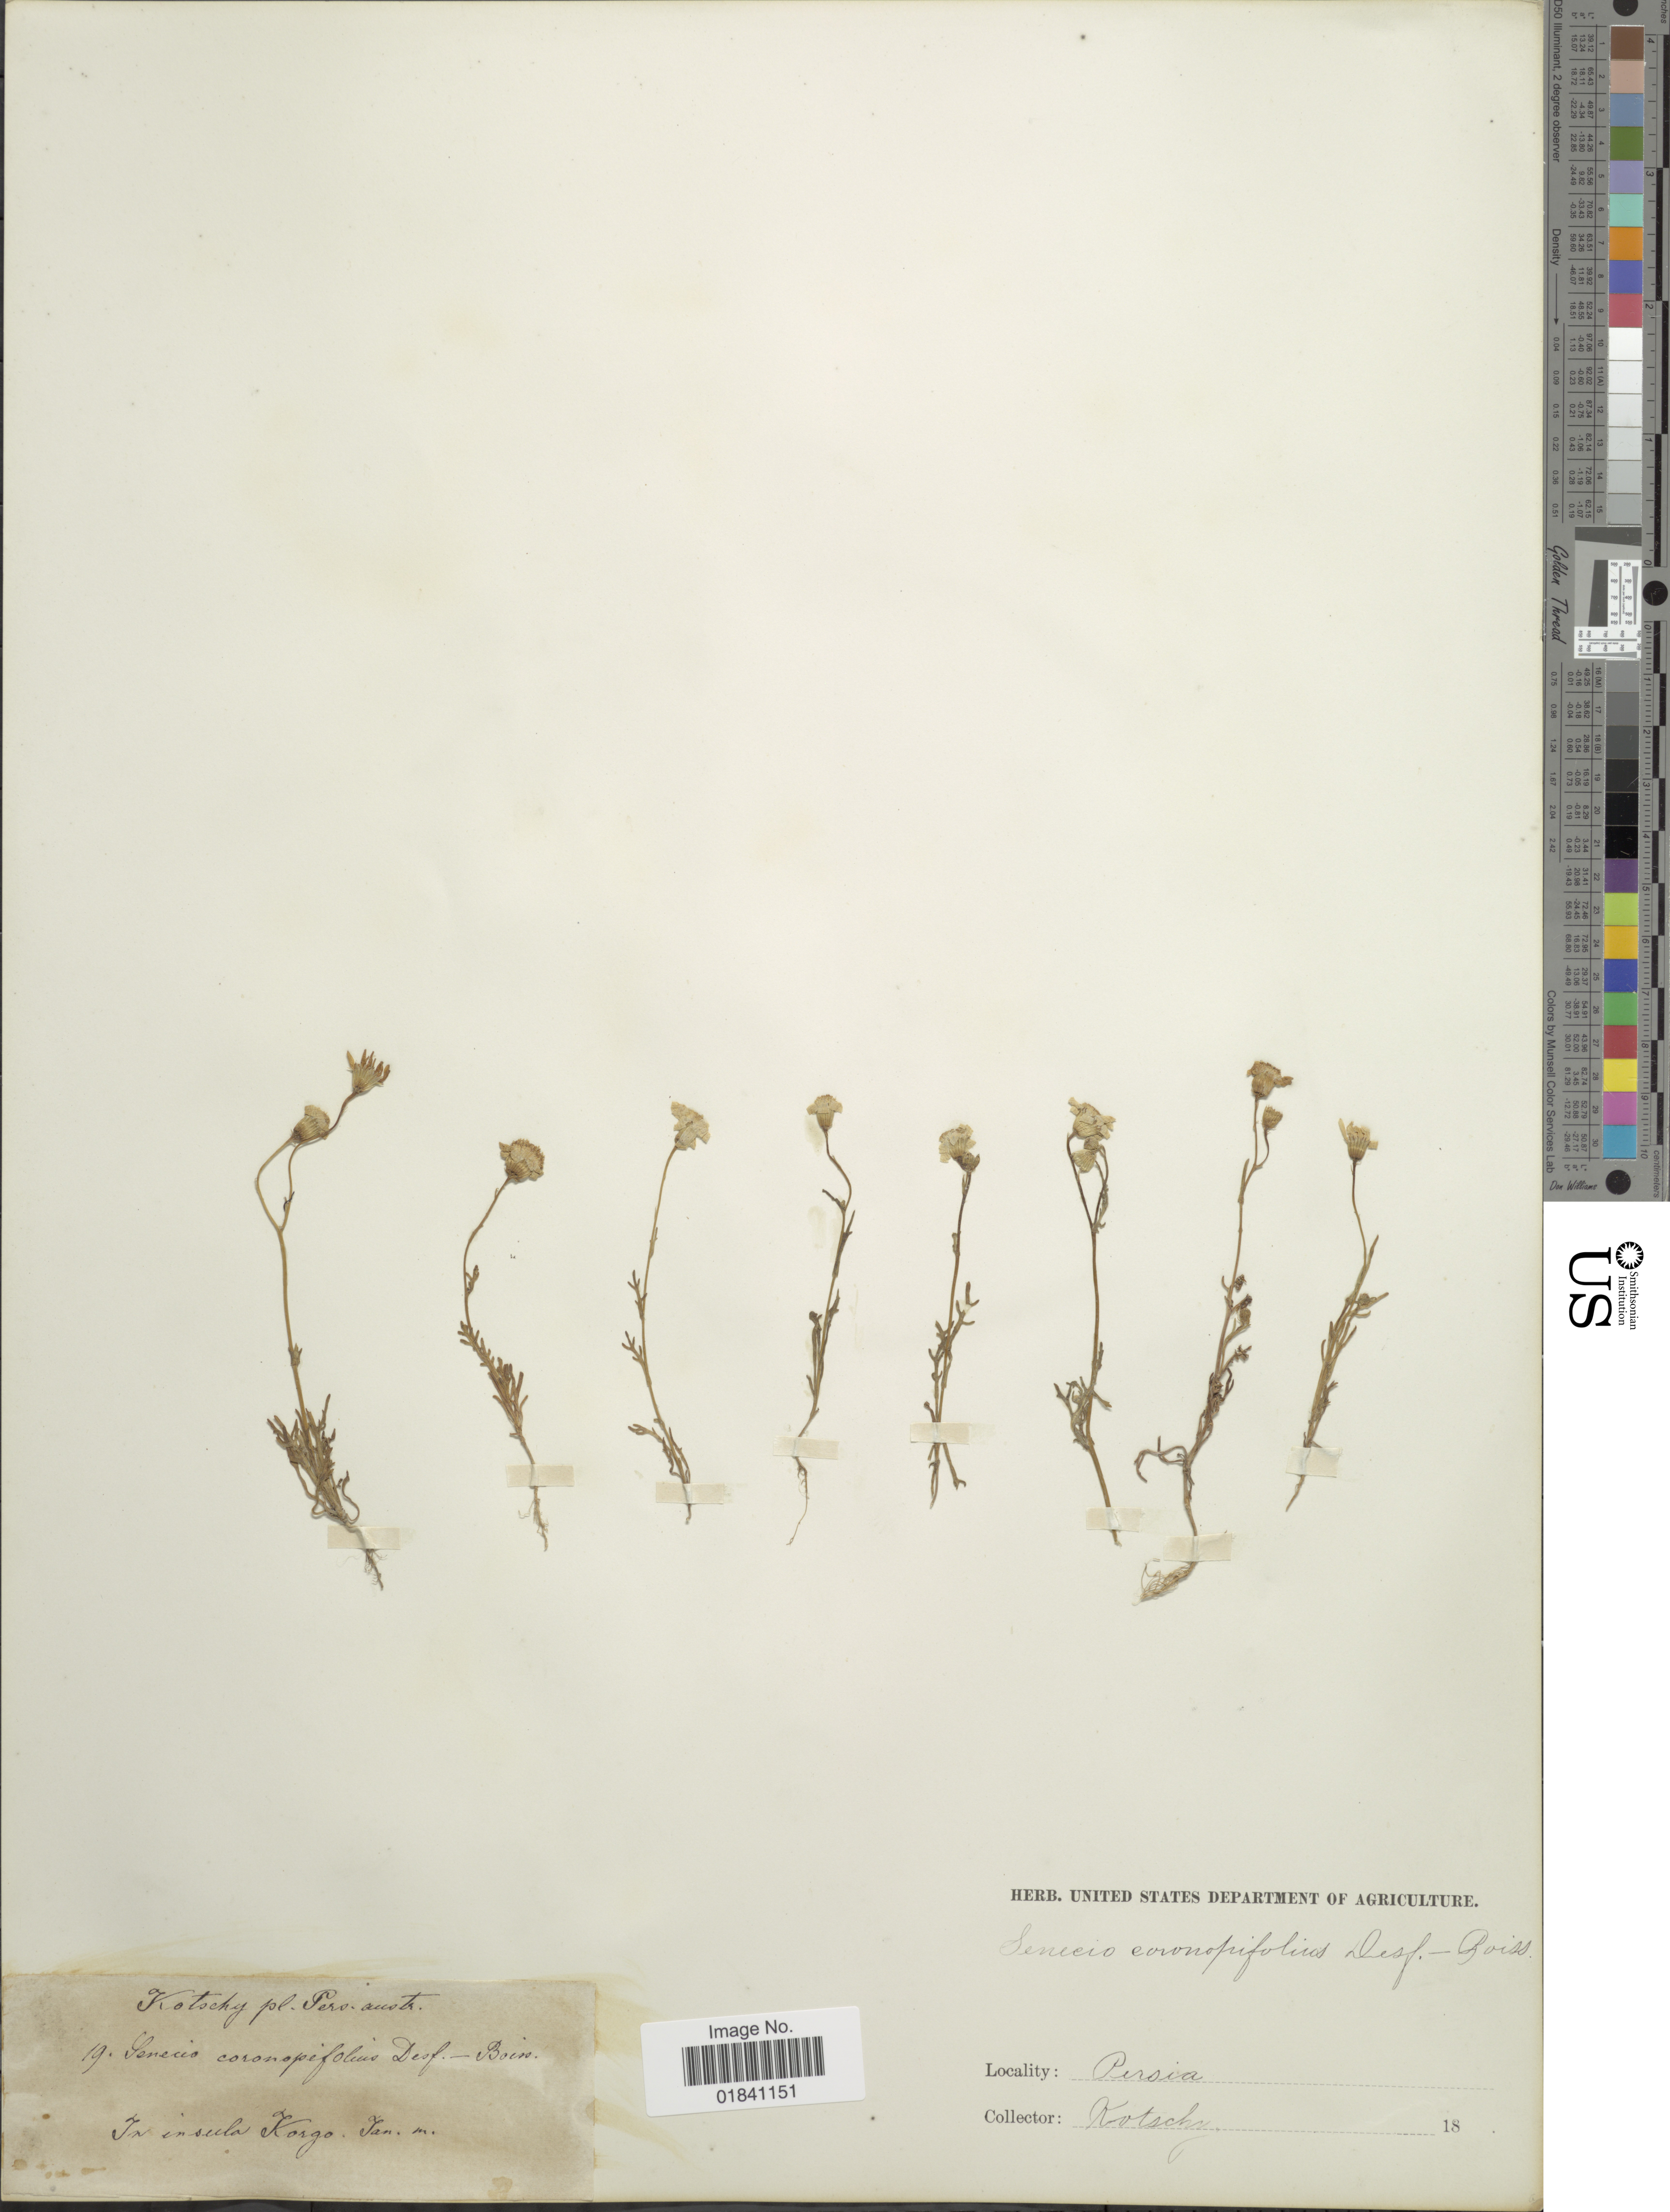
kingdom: Plantae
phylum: Tracheophyta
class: Magnoliopsida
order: Asterales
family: Asteraceae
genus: Senecio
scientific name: Senecio coronopifolius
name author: Desf.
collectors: K. G. Kotschy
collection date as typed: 18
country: Iran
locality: Pers. austr. In insula Korgo. Persia